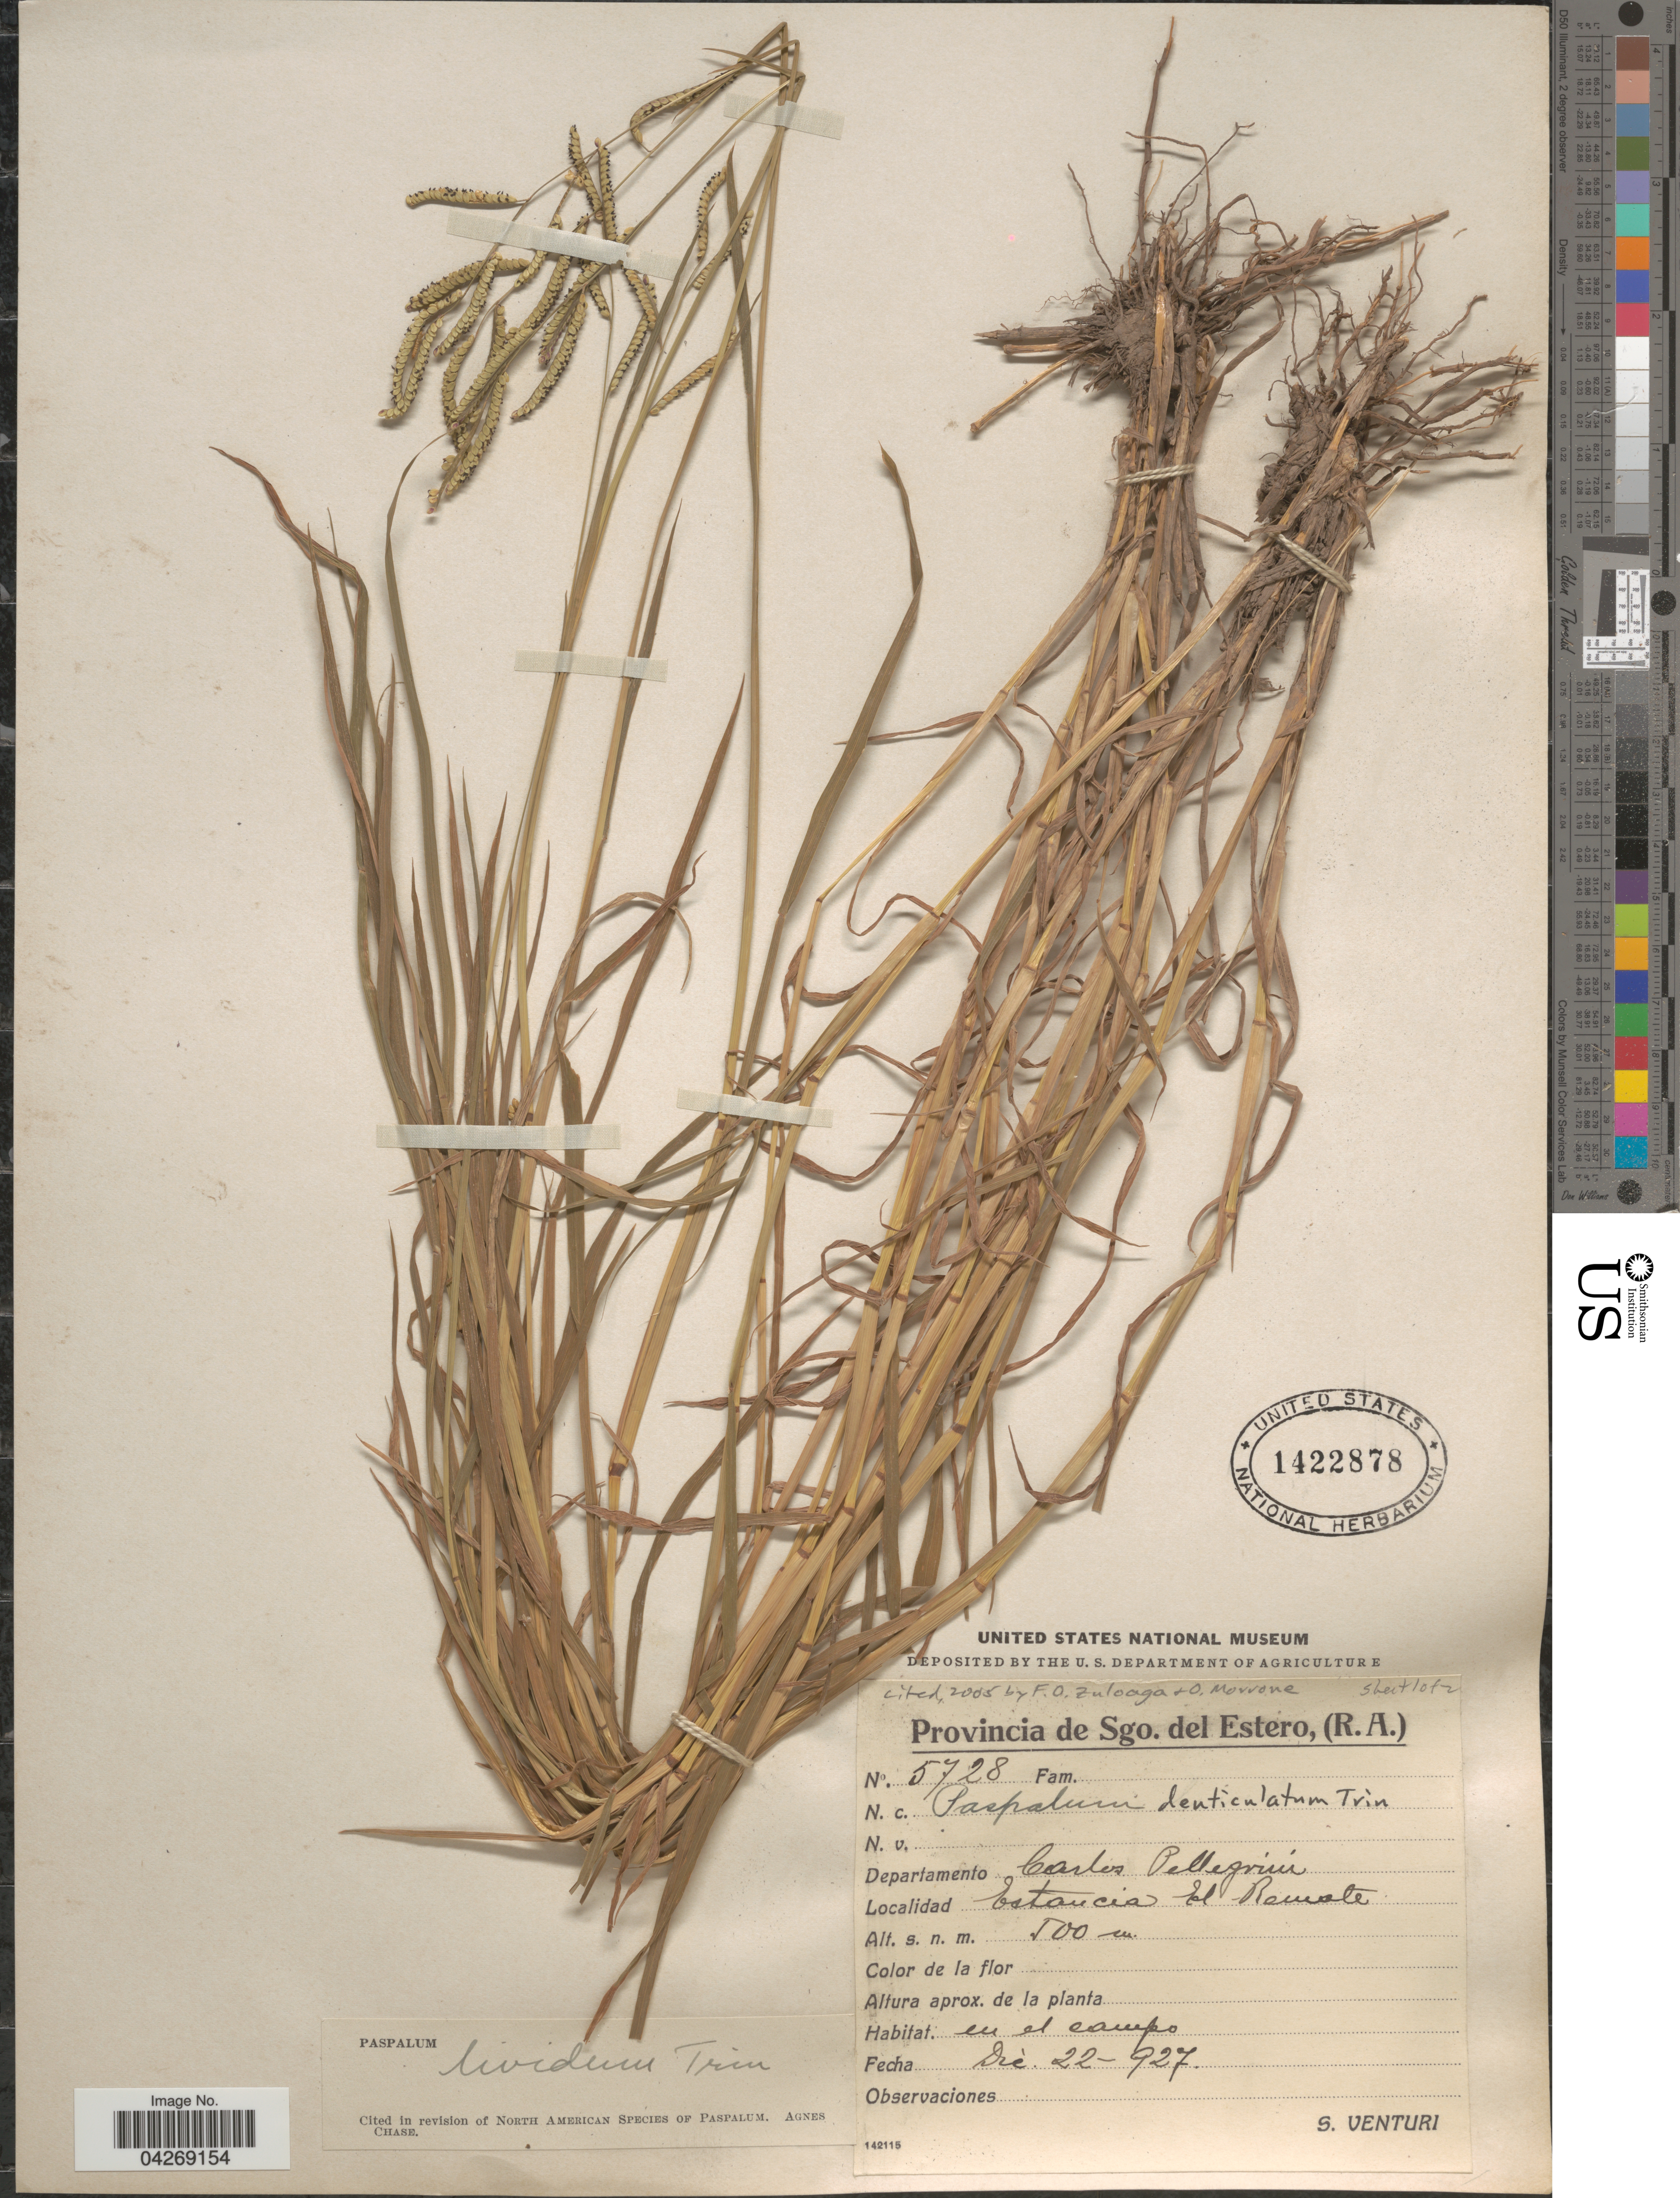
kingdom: Plantae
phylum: Tracheophyta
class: Liliopsida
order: Poales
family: Poaceae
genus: Paspalum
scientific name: Paspalum denticulatum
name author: Trin.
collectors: S. Venturi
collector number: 5728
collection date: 1927-12-22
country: Argentina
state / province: Santiago del Estero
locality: Departamento Carlos Pellegrini. Estancia El Remate.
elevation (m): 500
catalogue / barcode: US 1422878